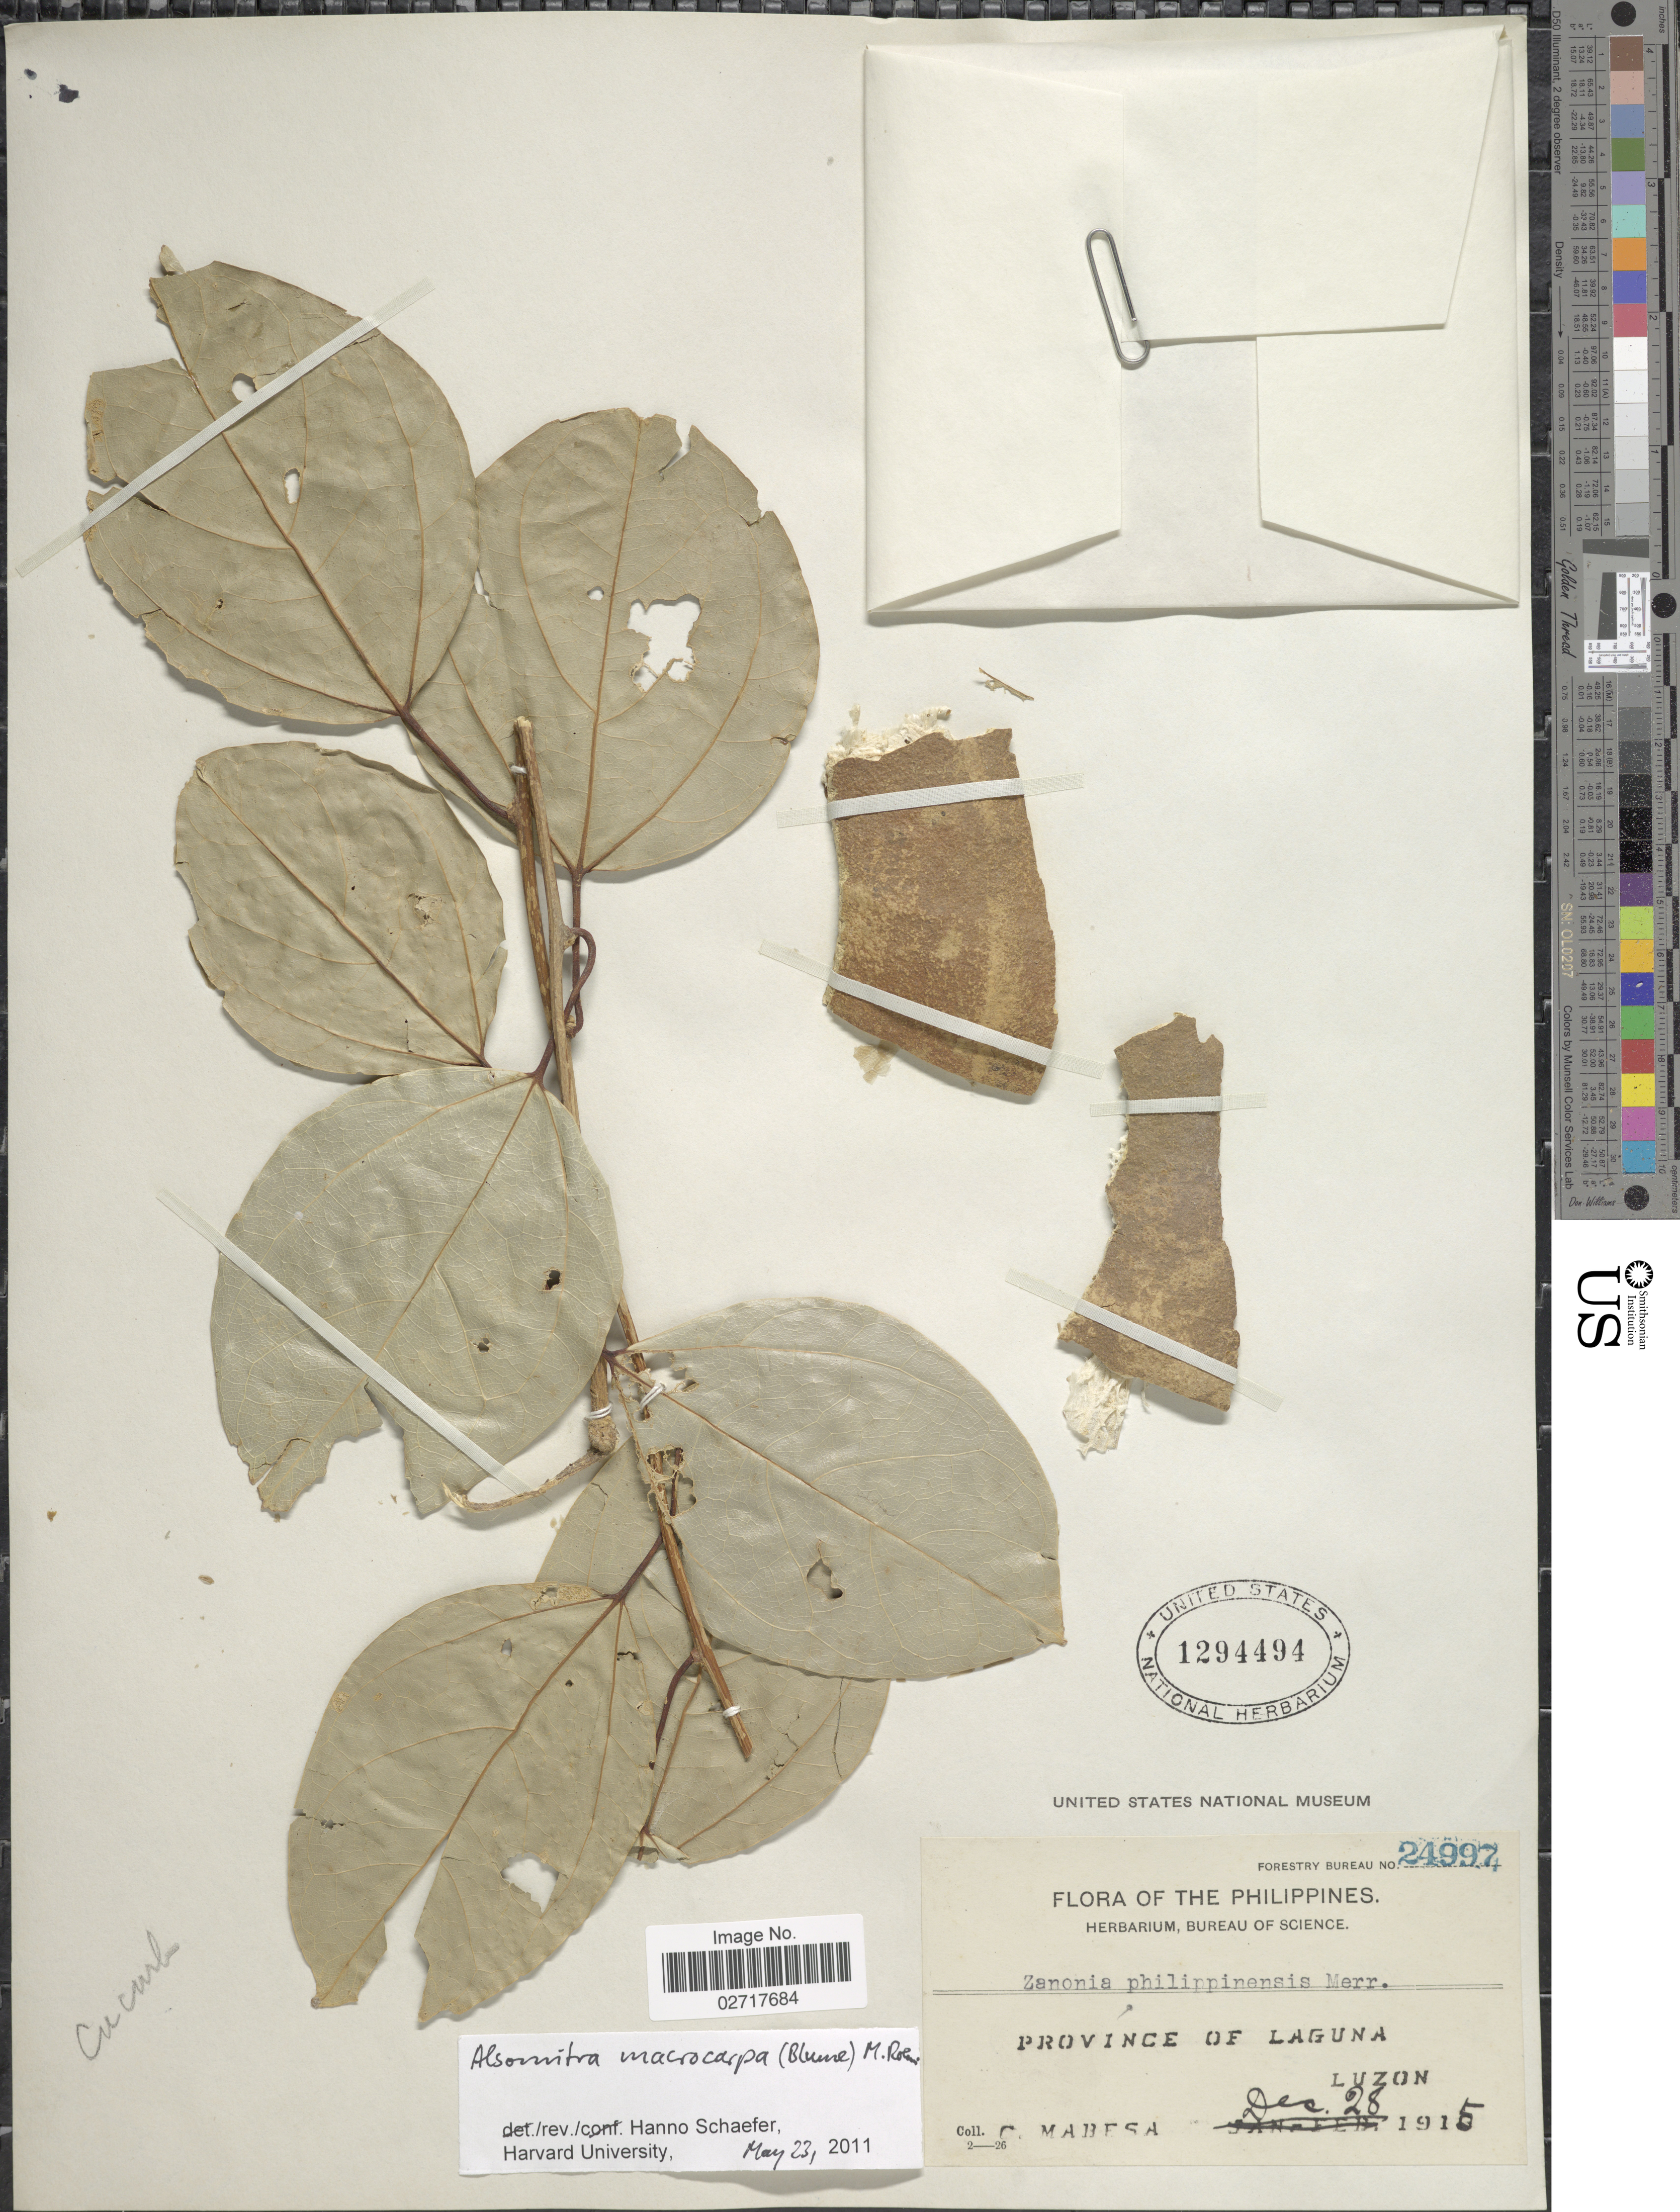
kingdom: Plantae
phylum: Tracheophyta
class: Magnoliopsida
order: Cucurbitales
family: Cucurbitaceae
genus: Alsomitra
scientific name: Alsomitra philippinensis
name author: Cogn.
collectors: C. Mabesa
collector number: Forestry Bureau 24997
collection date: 1915-12-28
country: Philippines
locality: Province of Laguna, Luzon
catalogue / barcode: US 1294494